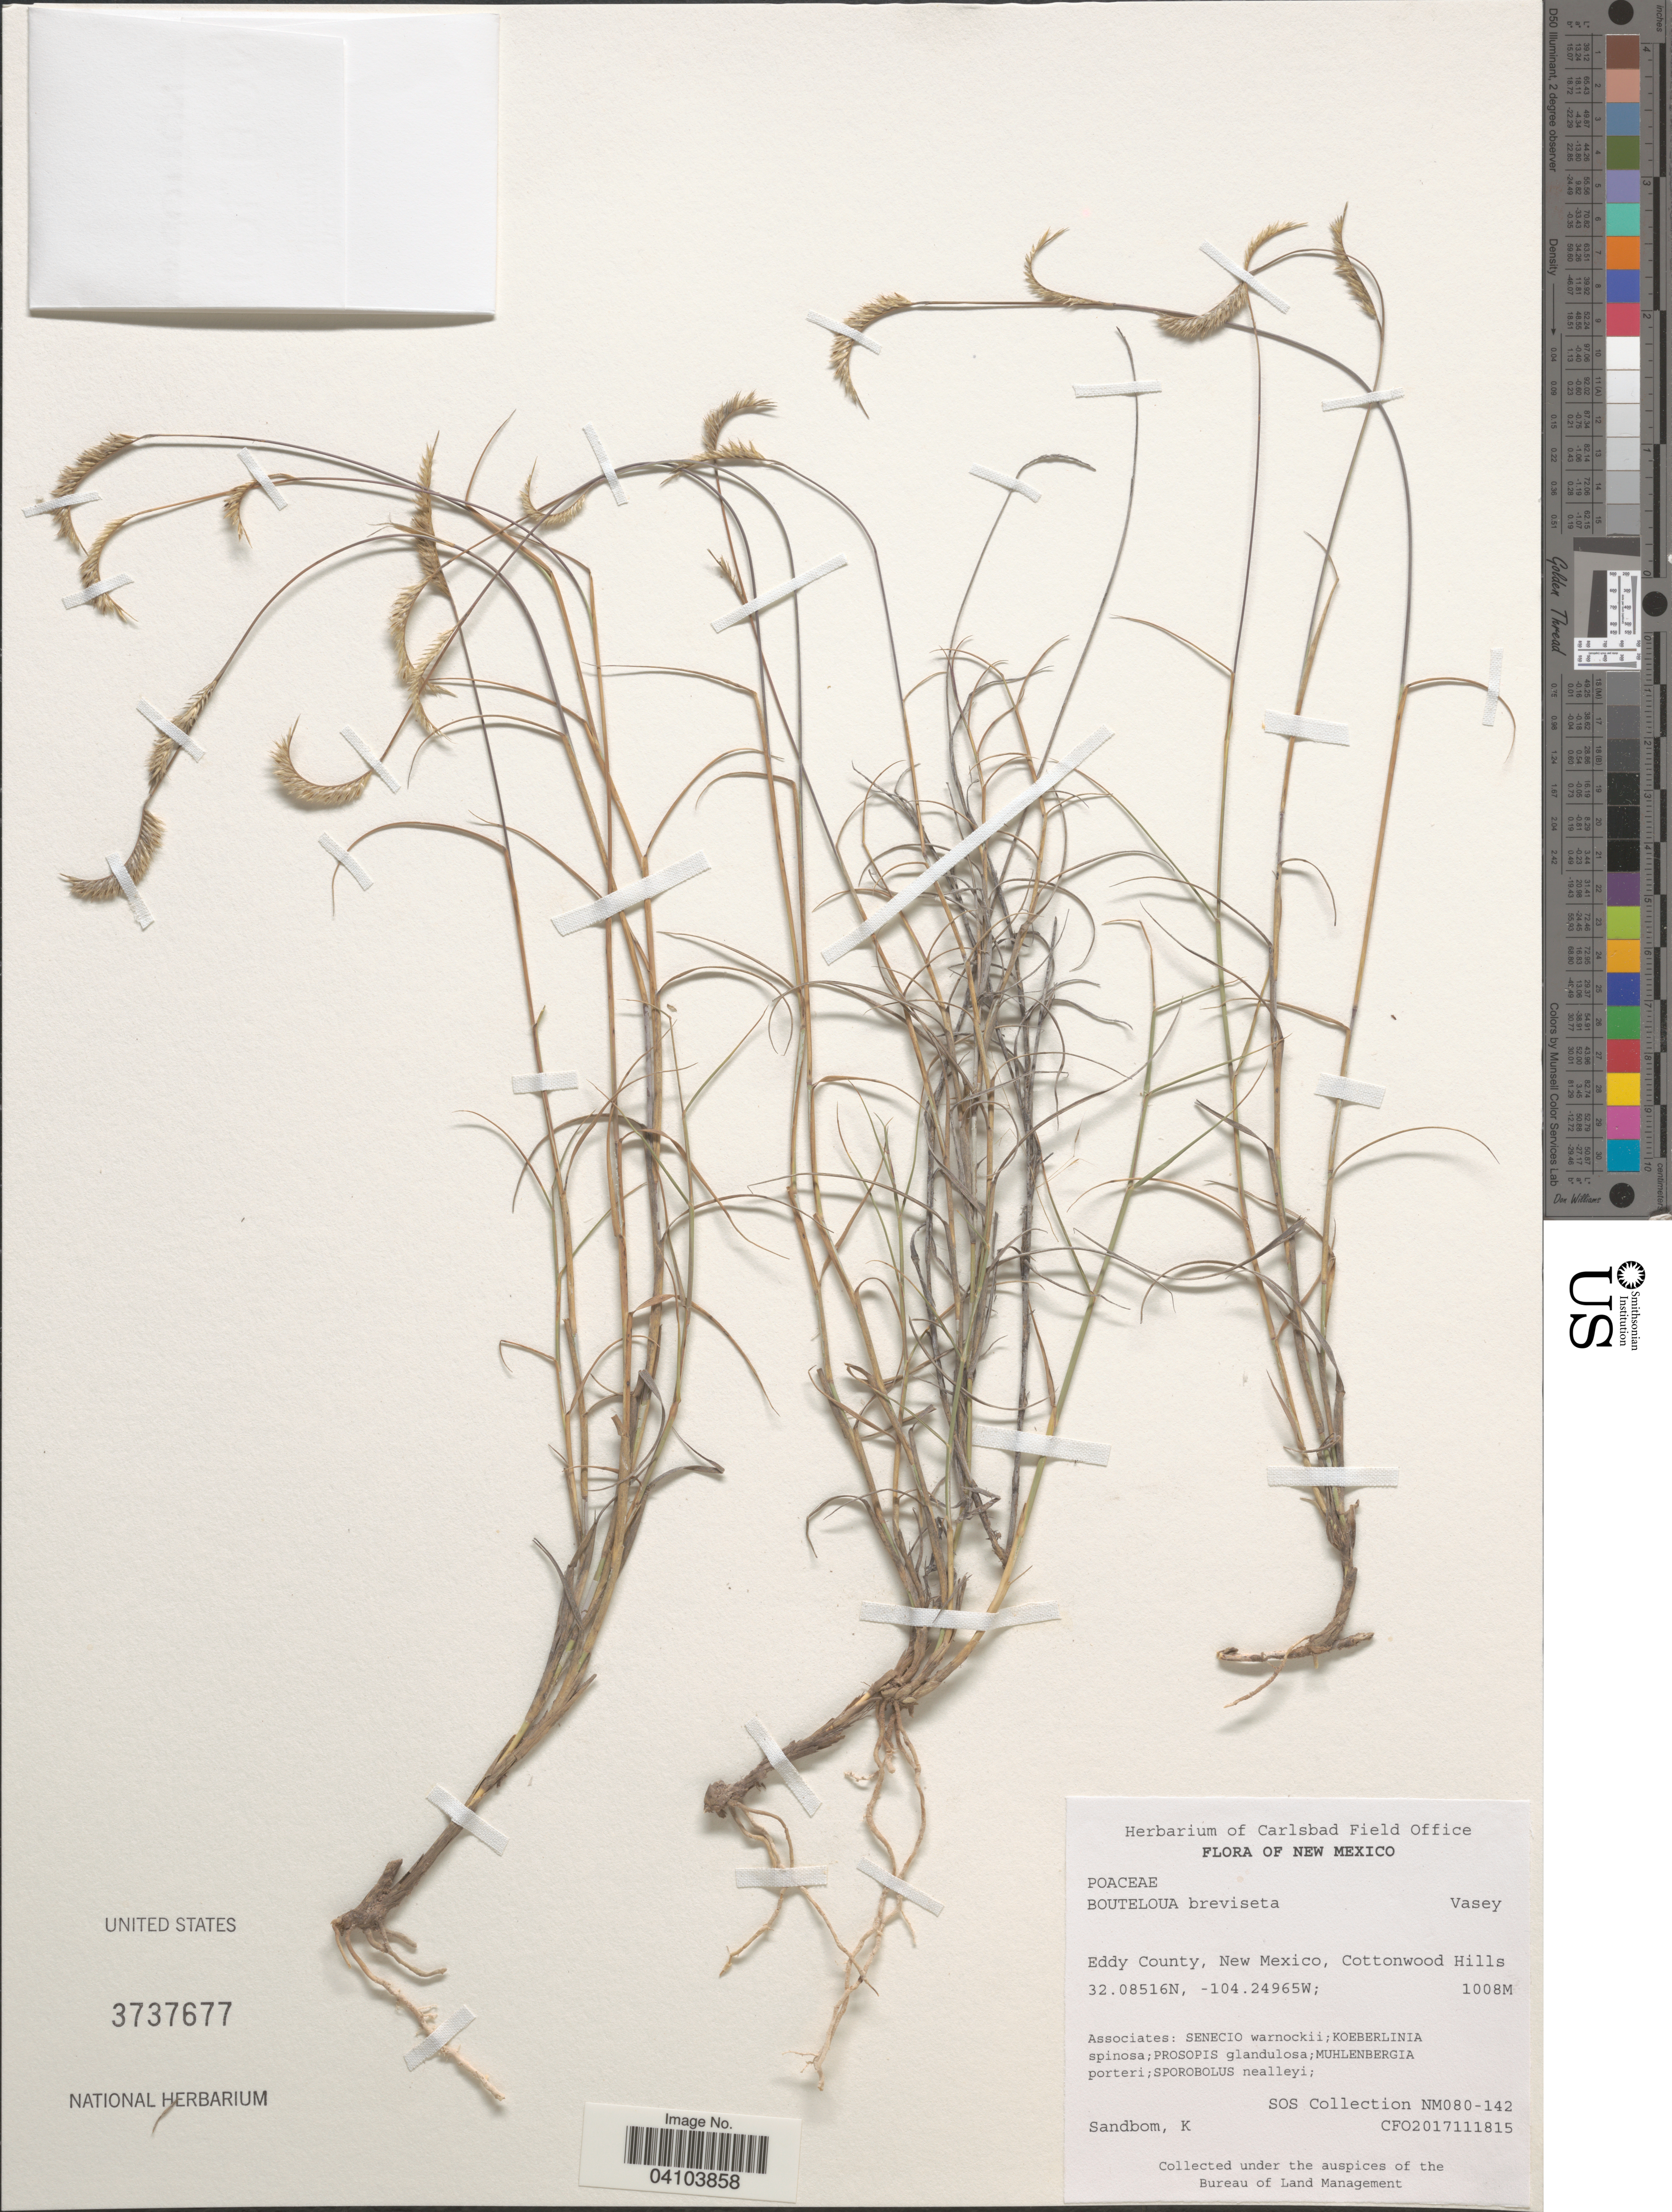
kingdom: Plantae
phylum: Tracheophyta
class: Liliopsida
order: Poales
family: Poaceae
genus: Bouteloua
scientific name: Bouteloua breviseta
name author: Vasey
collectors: K. Sandbom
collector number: CFO2017111815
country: United States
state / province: New Mexico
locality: Eddy County, Cottonwood Hills.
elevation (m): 1008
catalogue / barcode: US 3737677